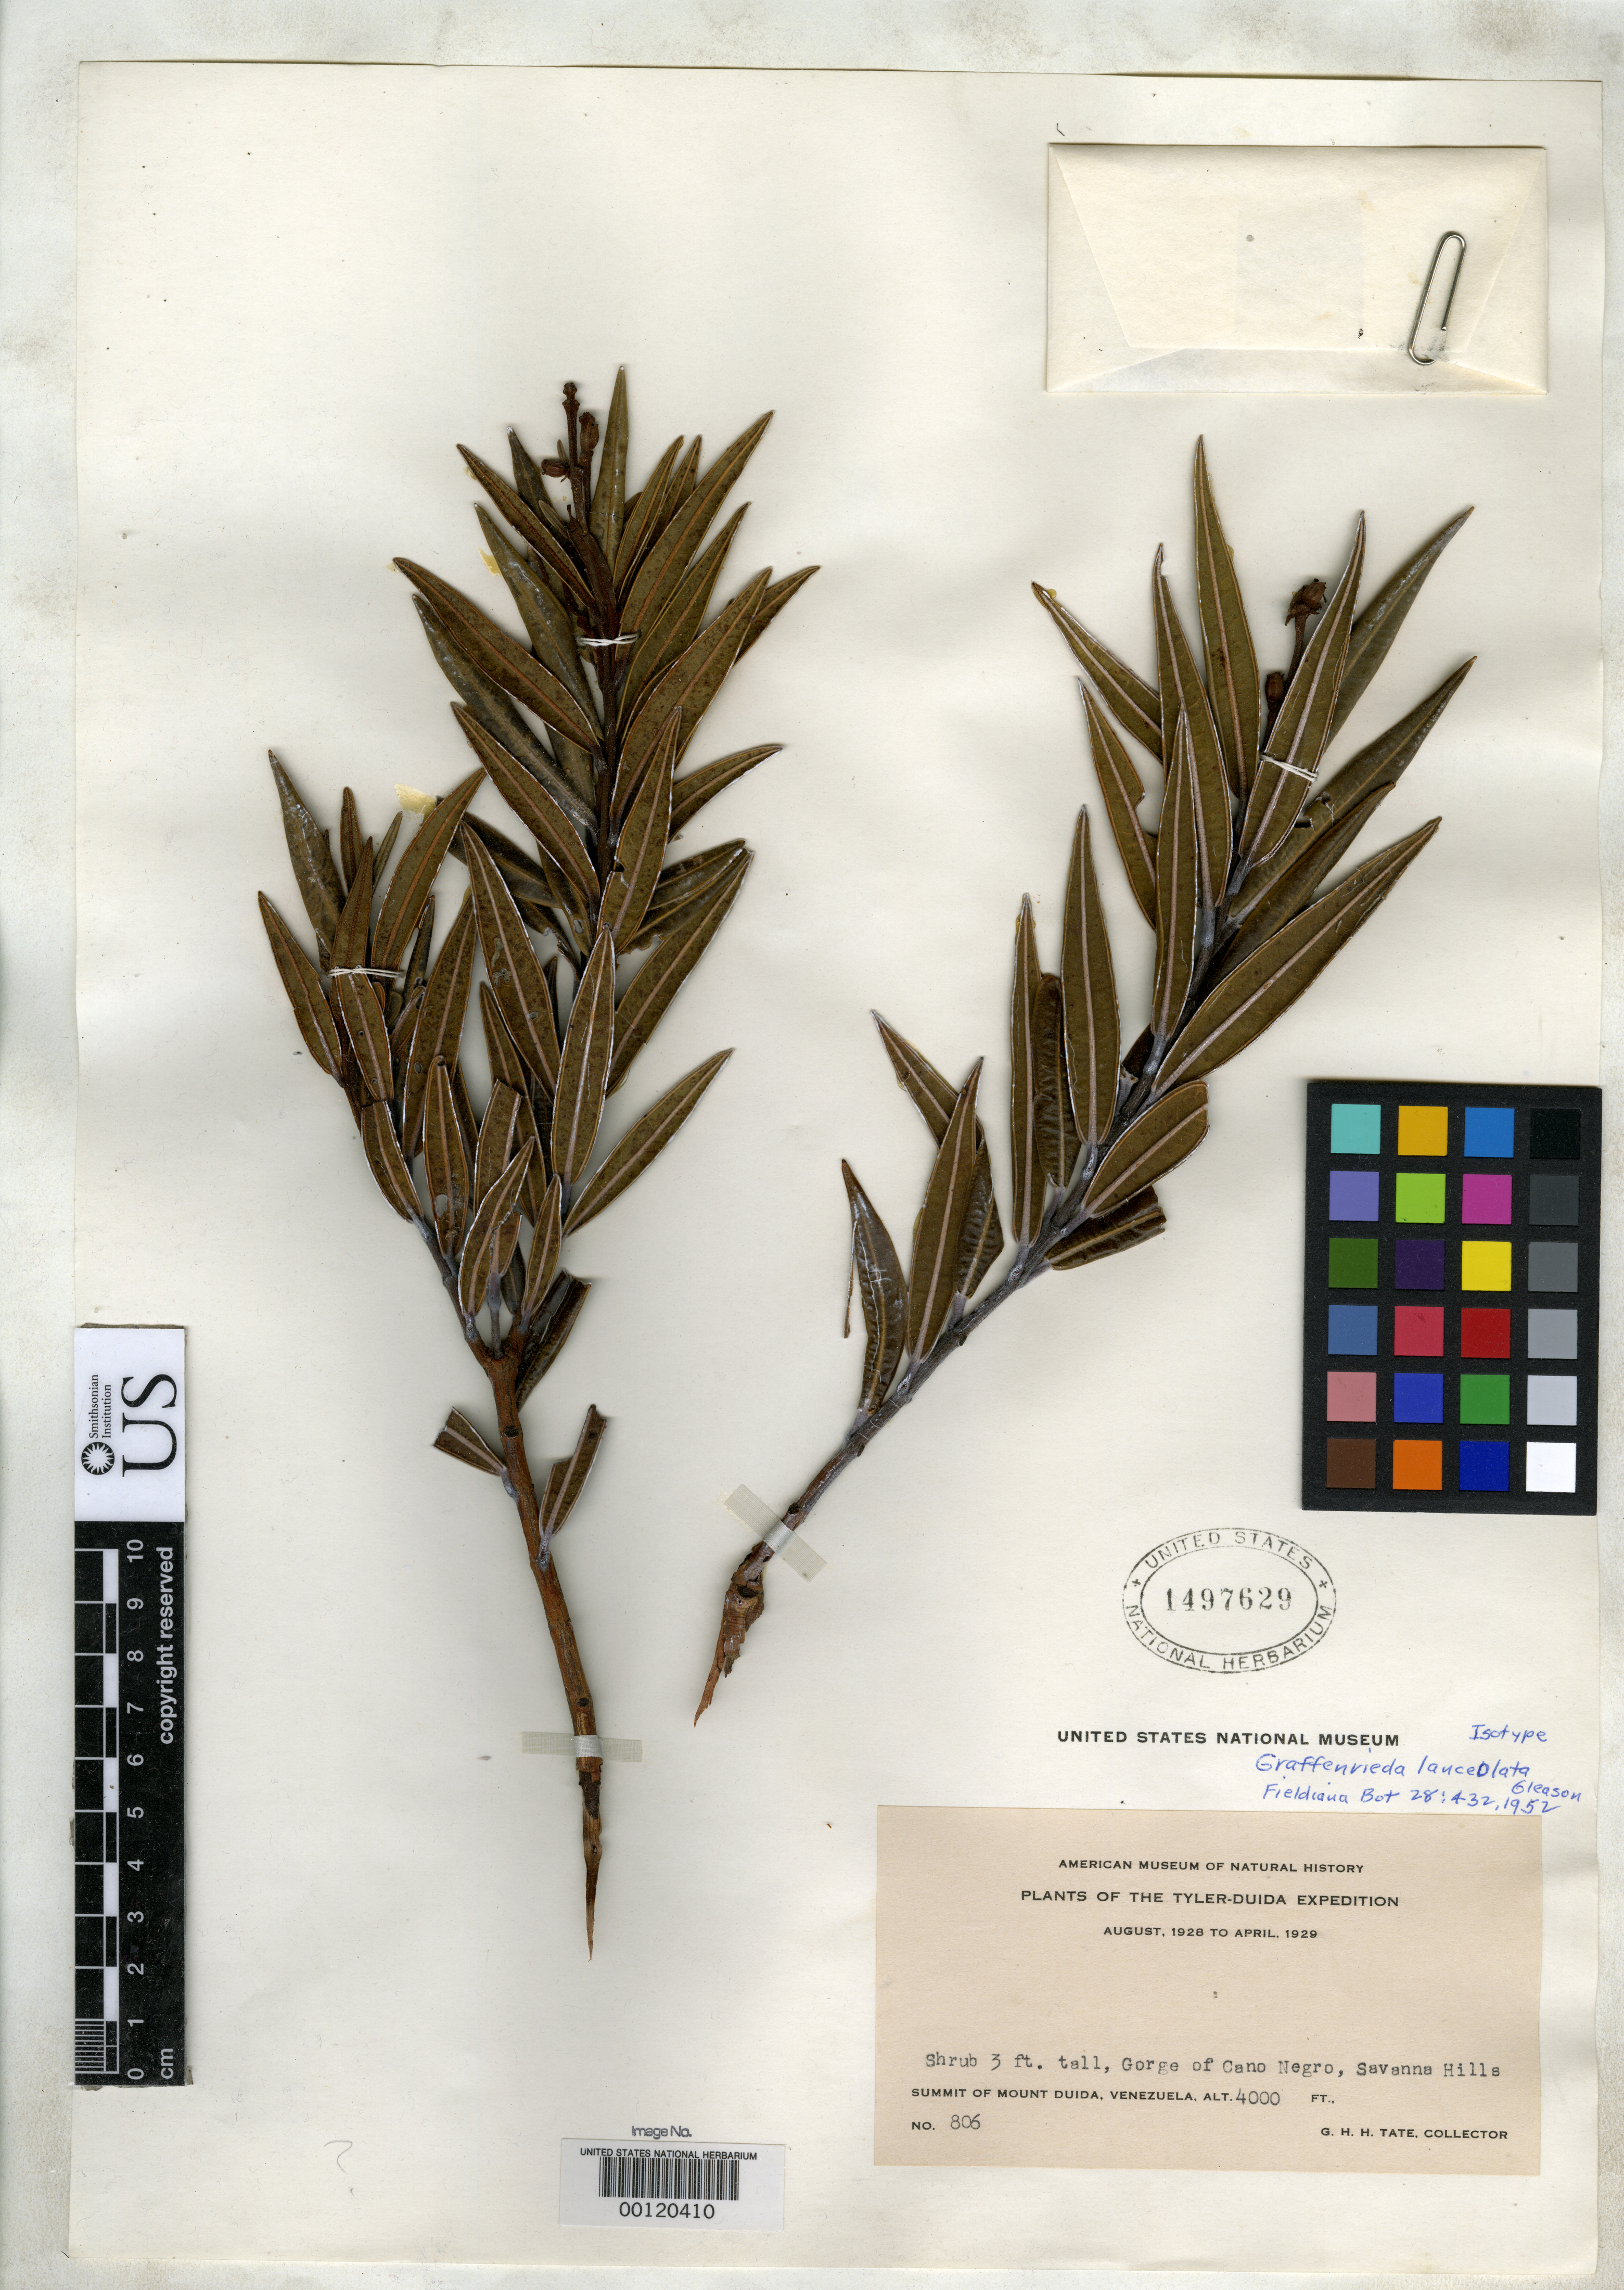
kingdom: Plantae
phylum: Tracheophyta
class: Magnoliopsida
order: Myrtales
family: Melastomataceae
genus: Graffenrieda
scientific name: Graffenrieda lanceolata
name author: Gleason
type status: Isotype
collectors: G. H. H.Tate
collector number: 806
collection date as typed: Aug 1928 to -- Apr 1929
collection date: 1928-08/1929-04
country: Venezuela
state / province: Amazonas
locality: Mt. Duida, gorge of Canonegro; alt. 4000 ft.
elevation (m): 1219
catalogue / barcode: US 1497629